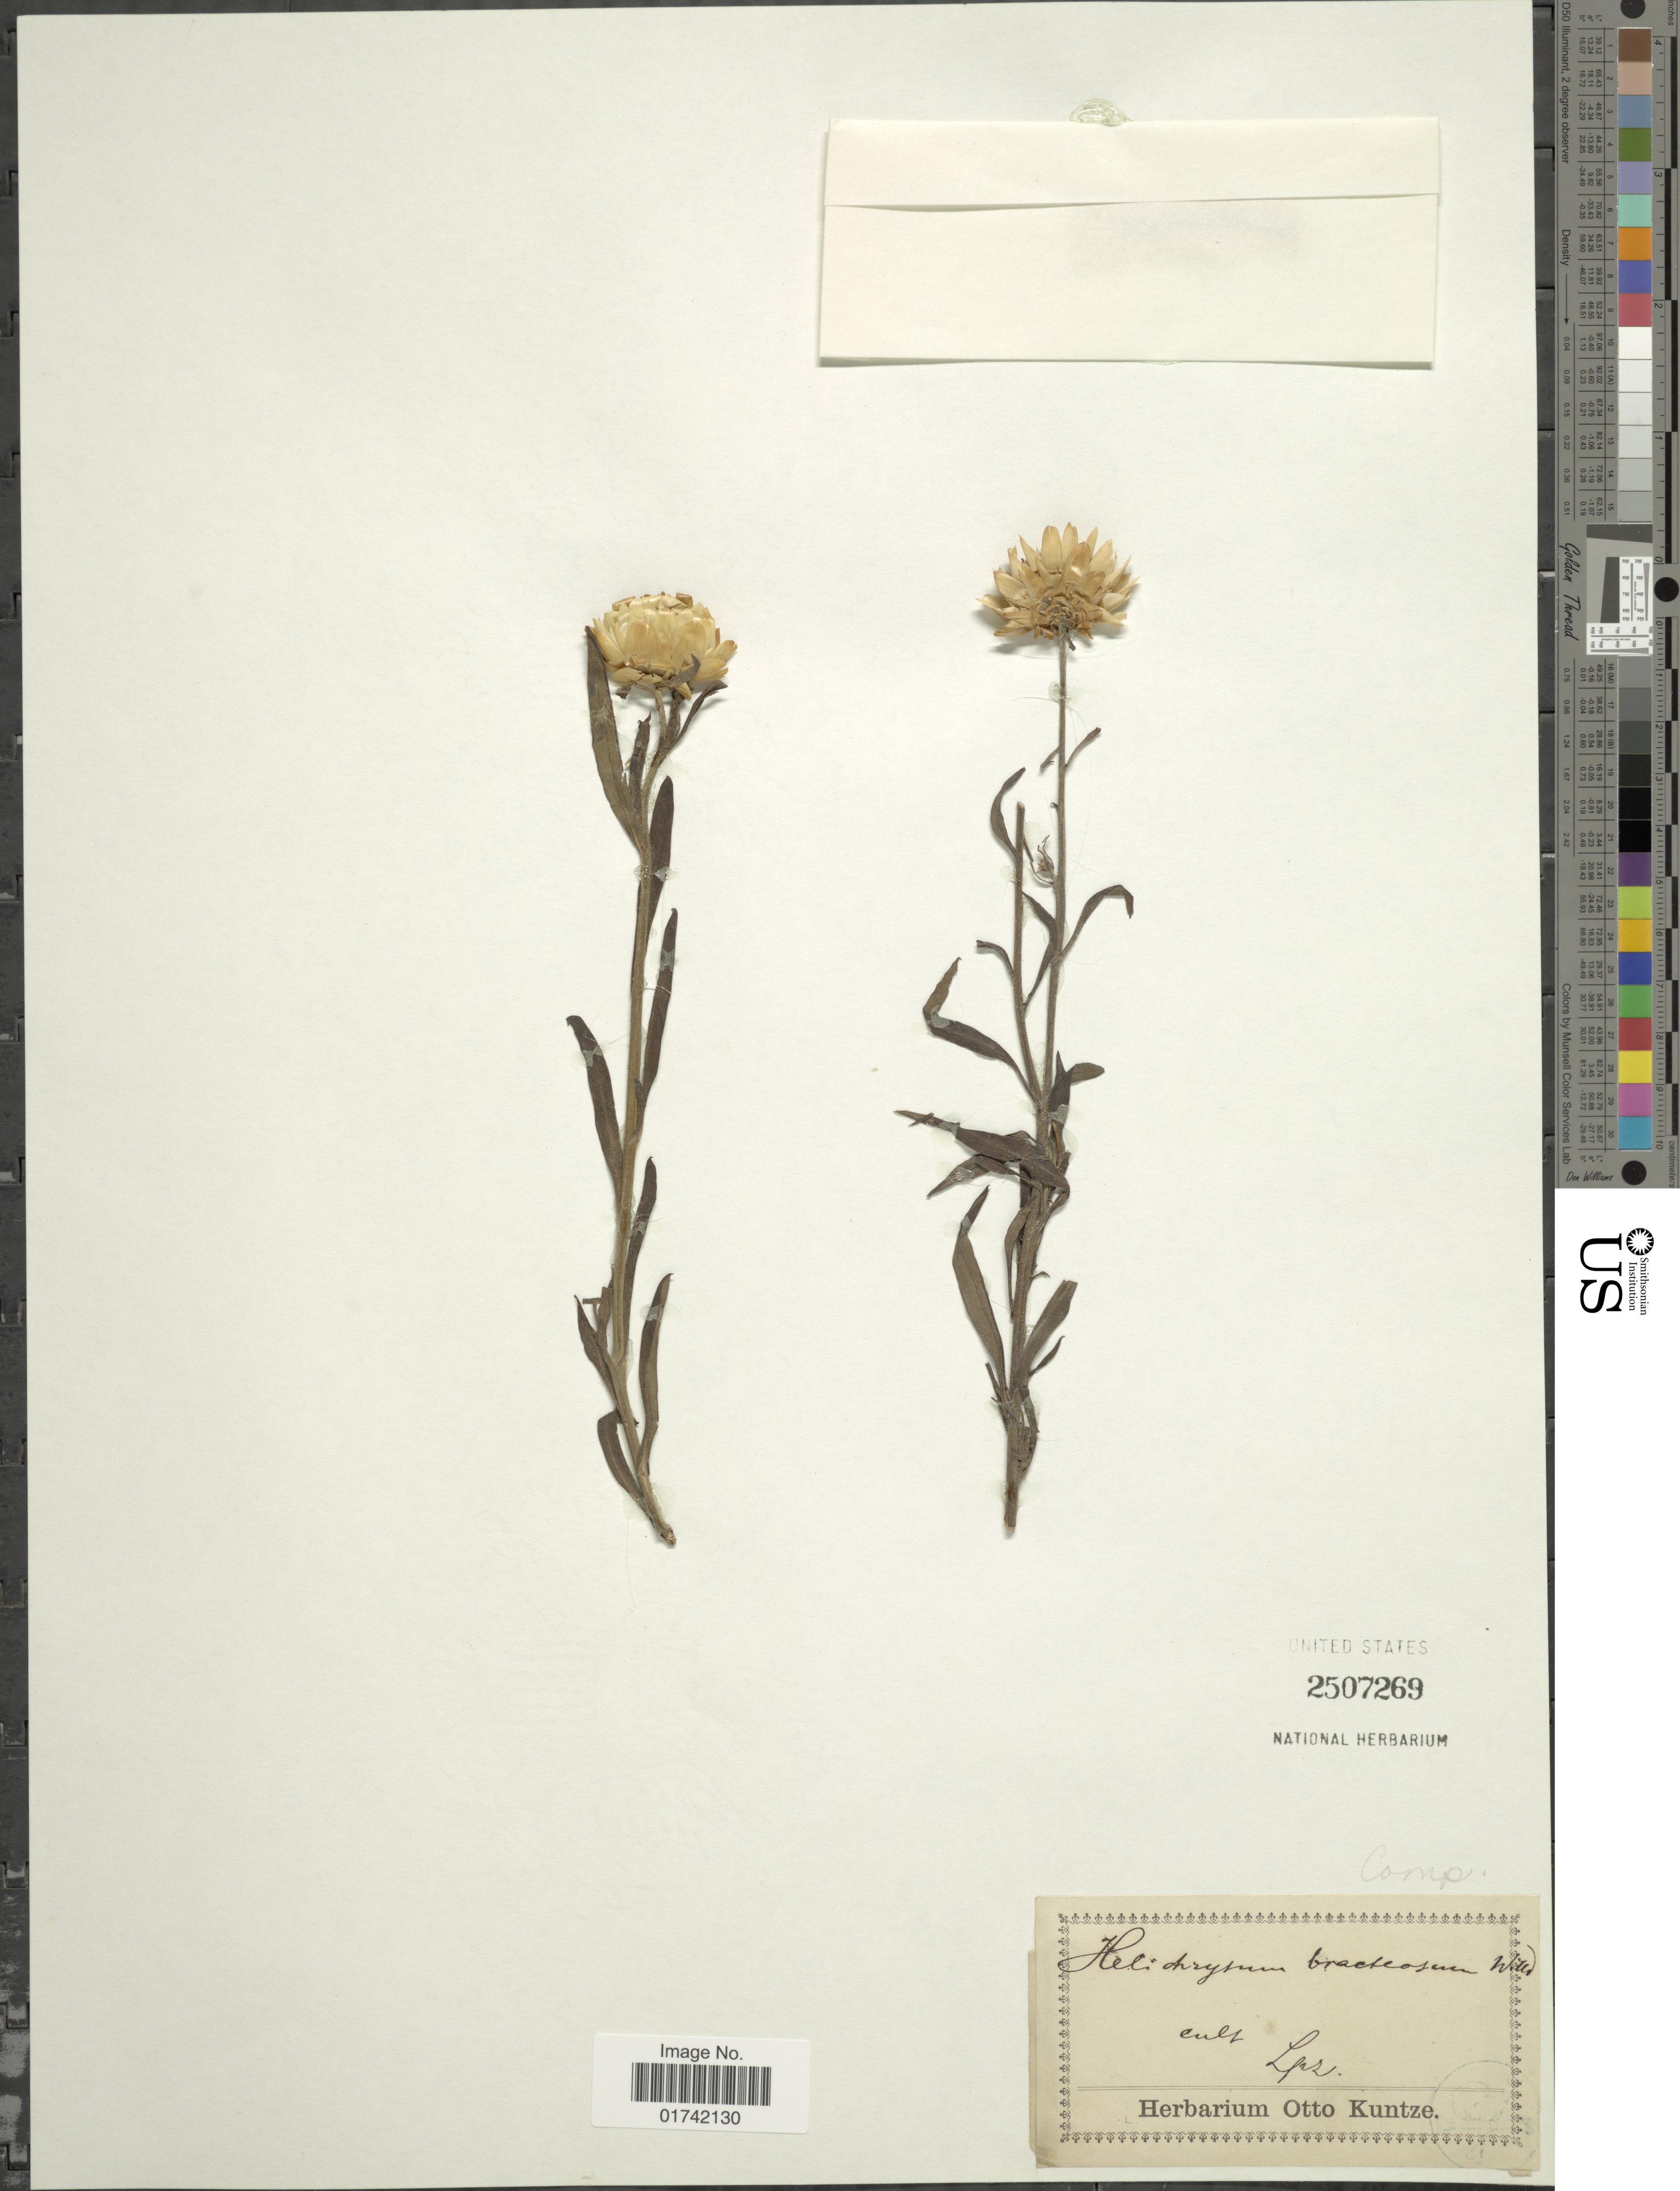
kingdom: Plantae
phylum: Tracheophyta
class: Magnoliopsida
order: Asterales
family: Asteraceae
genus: Helichrysum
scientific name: Helichrysum bracteosum Willd. comb ined.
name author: Willd.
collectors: ex Herb. O. Kuntze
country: Austria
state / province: Oberosterreich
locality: Lerz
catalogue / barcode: US 2507269